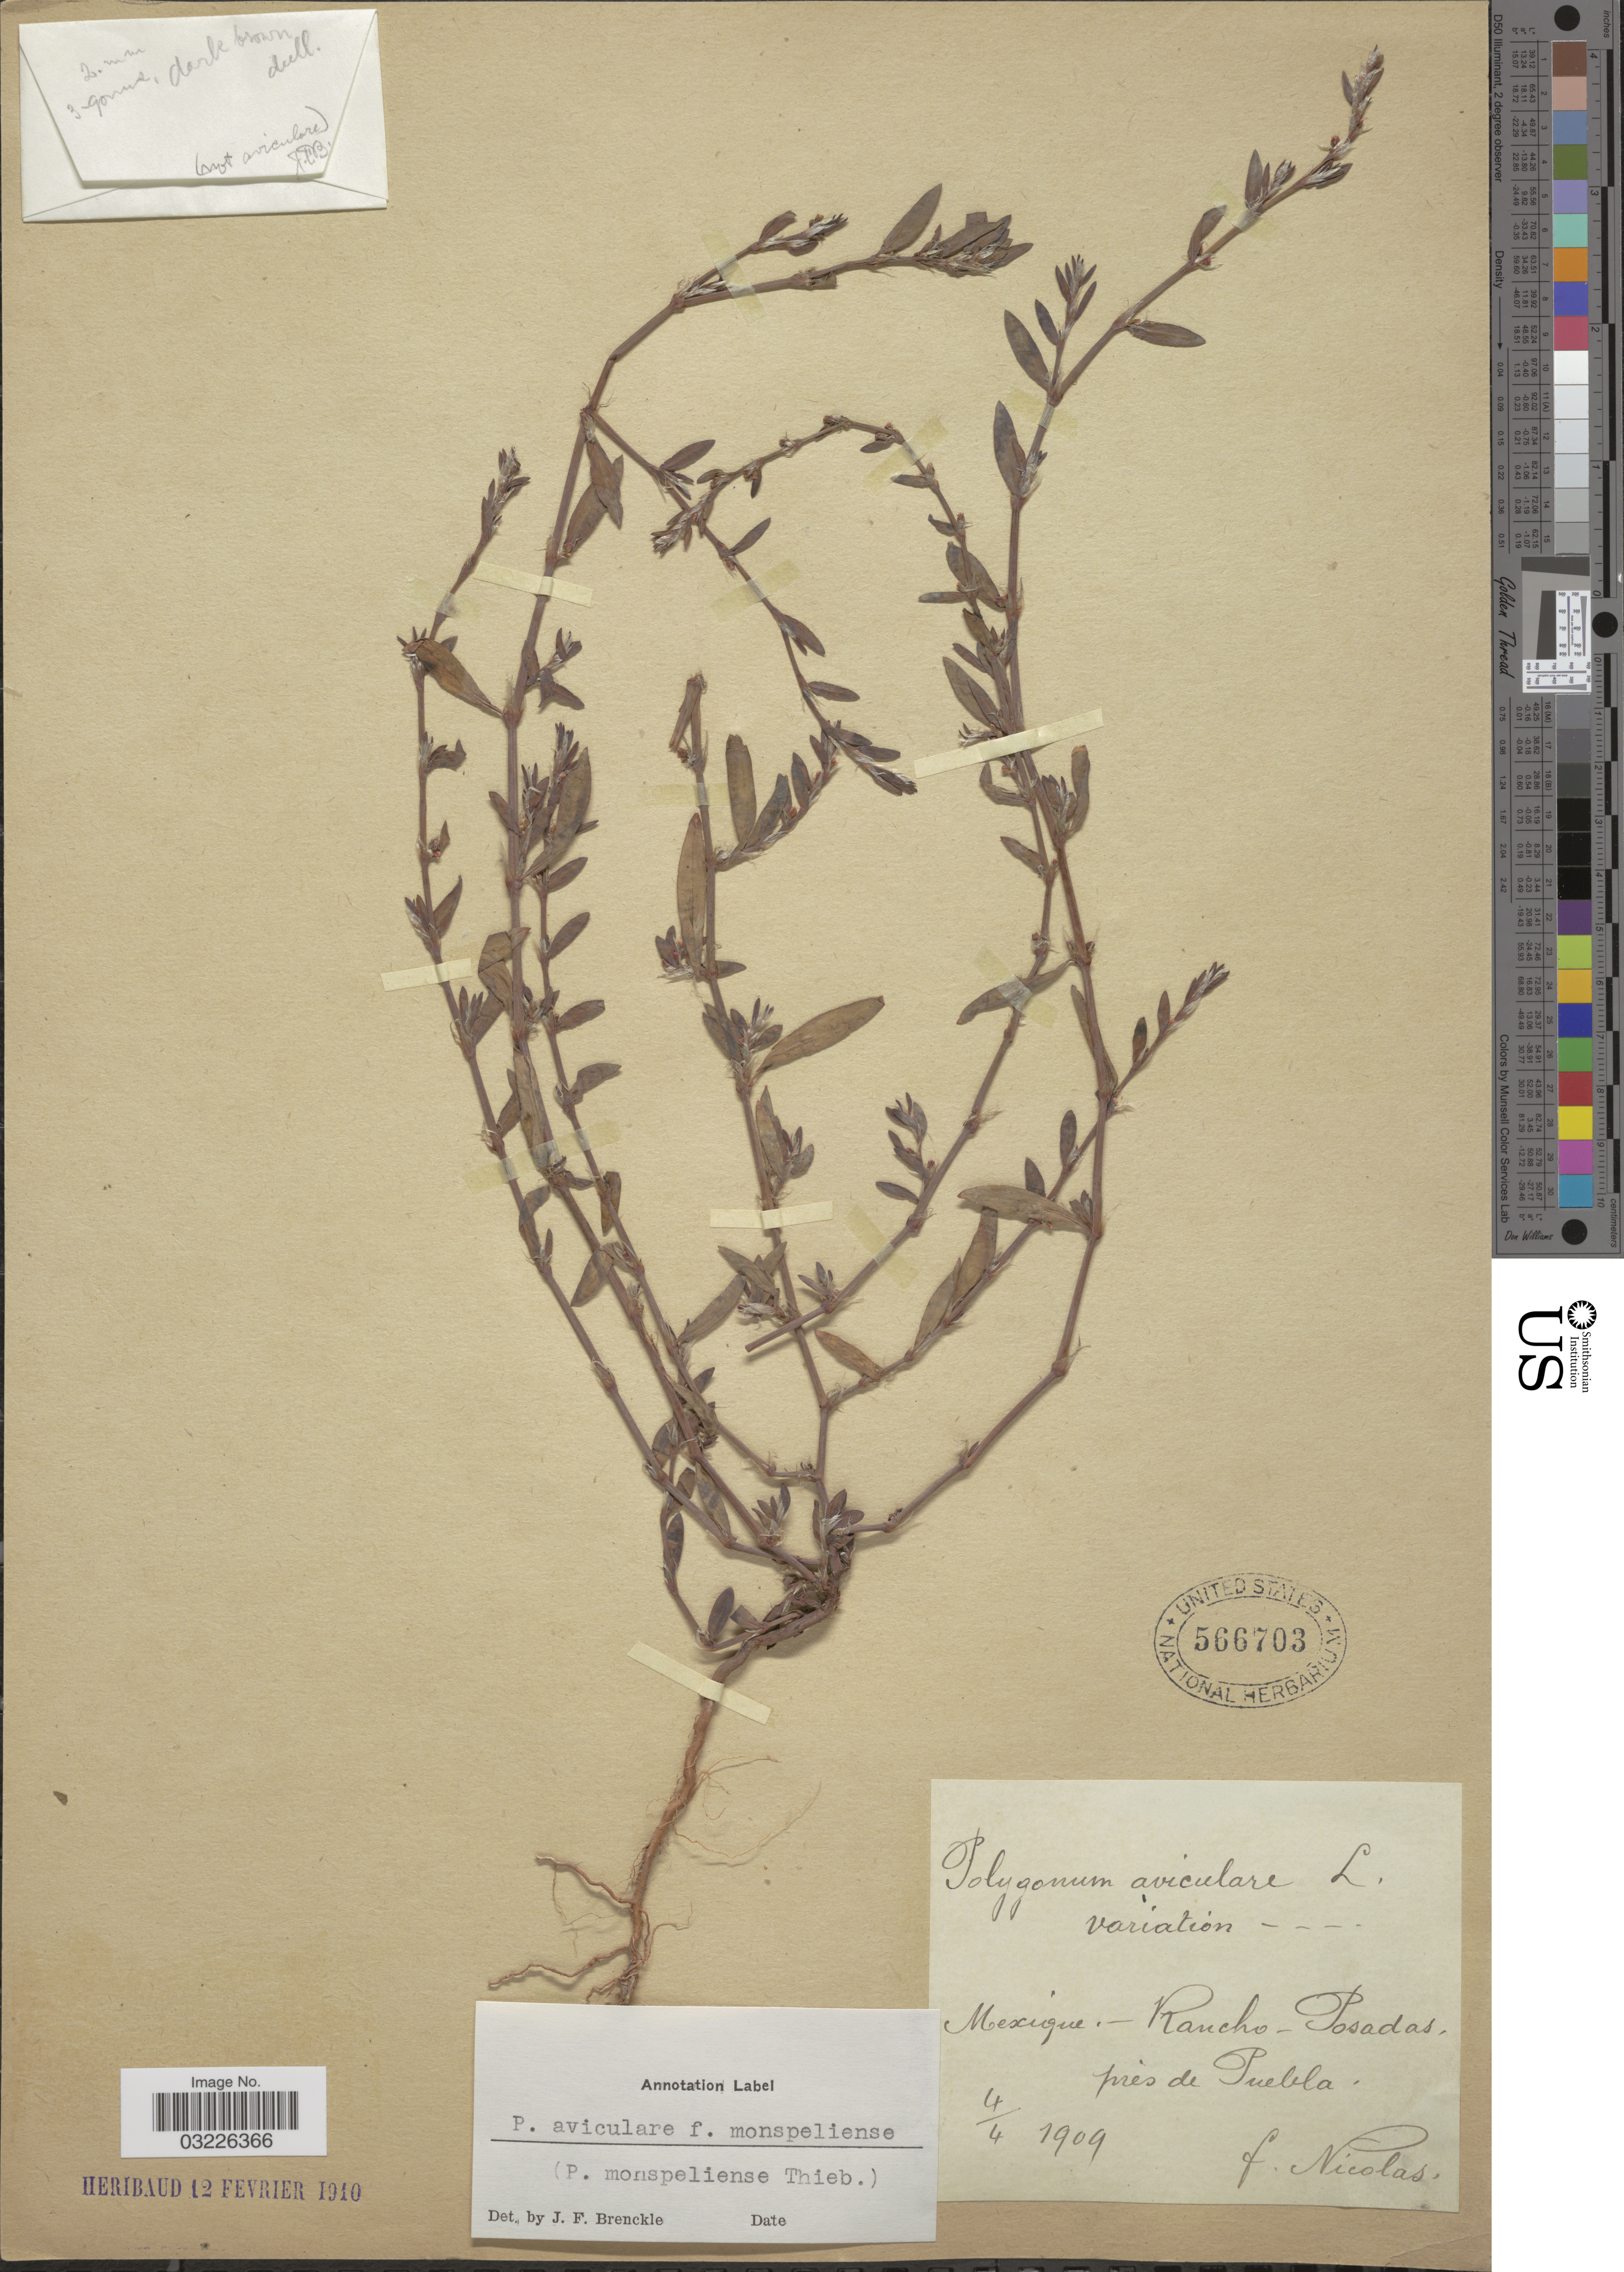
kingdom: Plantae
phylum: Tracheophyta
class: Magnoliopsida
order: Caryophyllales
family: Polygonaceae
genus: Polygonum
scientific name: Polygonum aviculare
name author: L.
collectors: F. Nicolas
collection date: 1909-04-04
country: Mexico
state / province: Puebla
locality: Rancho - Posadas près de Puebla.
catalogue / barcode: US 566703